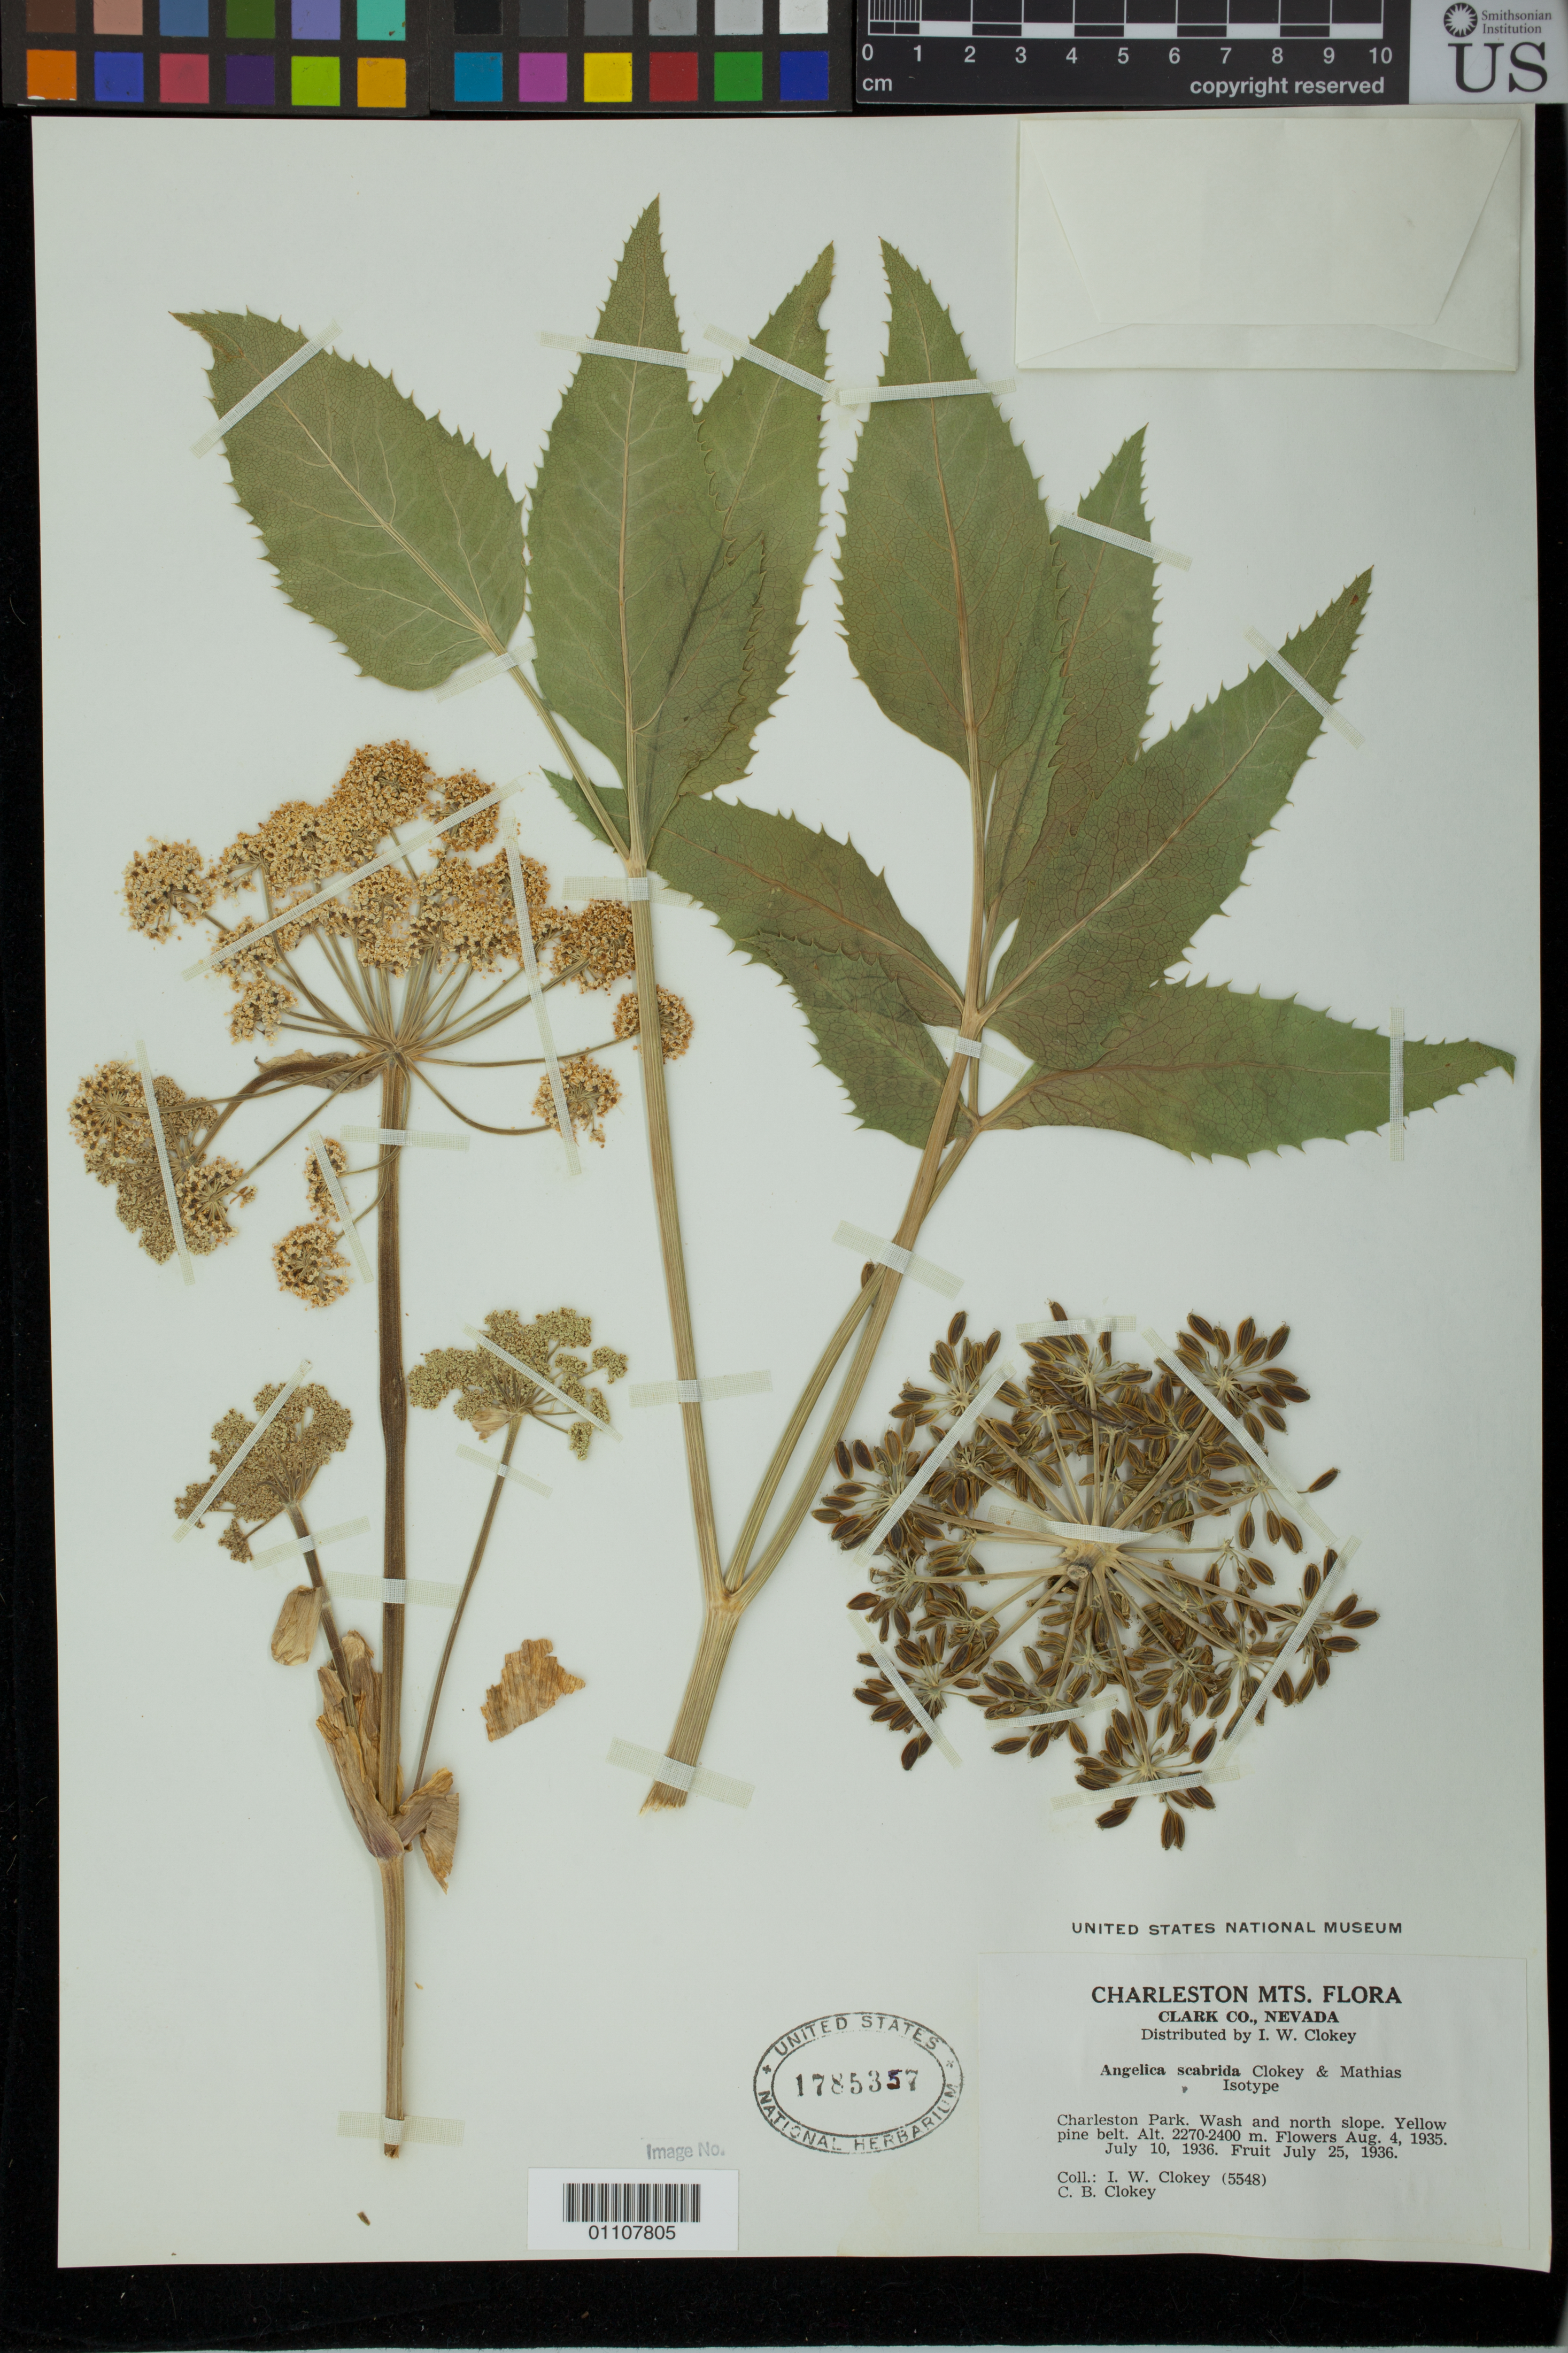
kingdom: Plantae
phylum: Tracheophyta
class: Magnoliopsida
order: Apiales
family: Apiaceae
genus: Angelica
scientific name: Angelica scabrida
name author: Clokey & Mathias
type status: Isotype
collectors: I. W. Clokey & C. Clokey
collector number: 5548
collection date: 1935-08-04,1936-07-10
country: United States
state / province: Nevada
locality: Charleston Park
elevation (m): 2270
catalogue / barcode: US 1785357